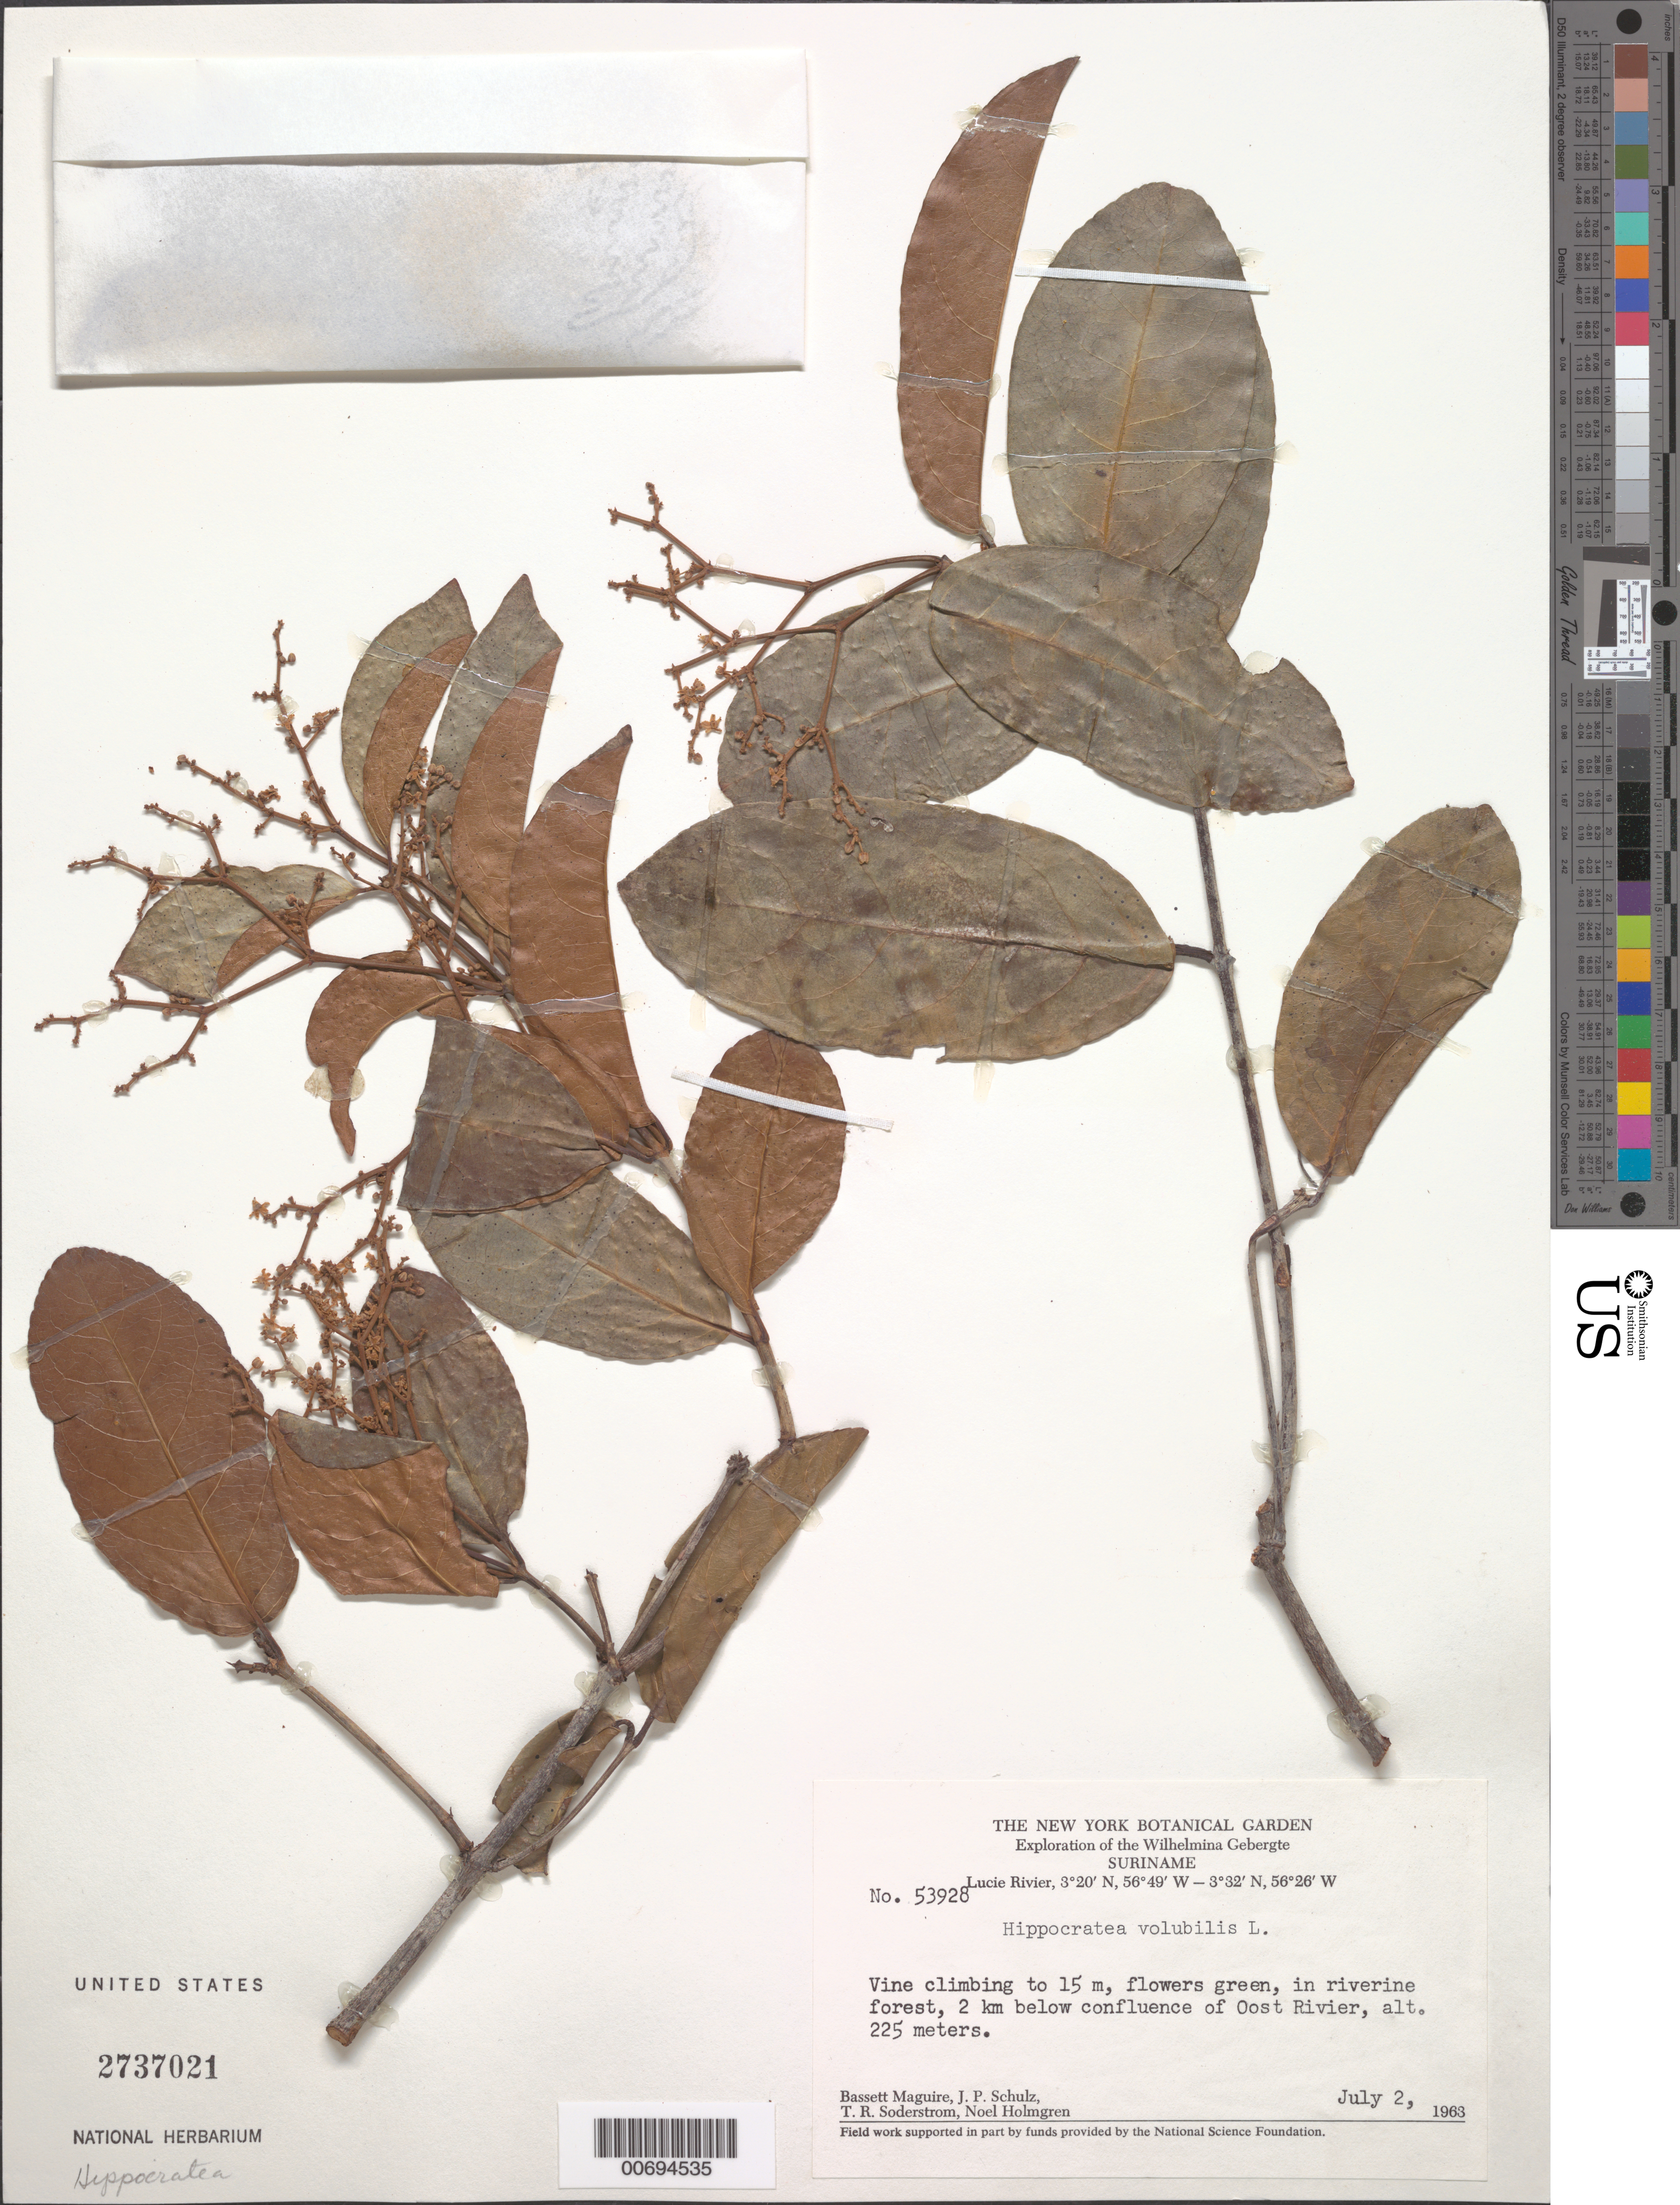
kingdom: Plantae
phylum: Tracheophyta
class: Magnoliopsida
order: Celastrales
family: Celastraceae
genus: Hippocratea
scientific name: Hippocratea volubilis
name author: L.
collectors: B. Maguire, J. P. Schulz, T. R. Soderstrom & N. H. Holmgren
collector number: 53928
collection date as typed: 2-Jul-63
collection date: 1963-07-02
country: Suriname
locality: Lucie R., 2 km below confluence with Oost R., Wilhelmina Gebergte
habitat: Riverine forest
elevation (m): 225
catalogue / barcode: US 2737021